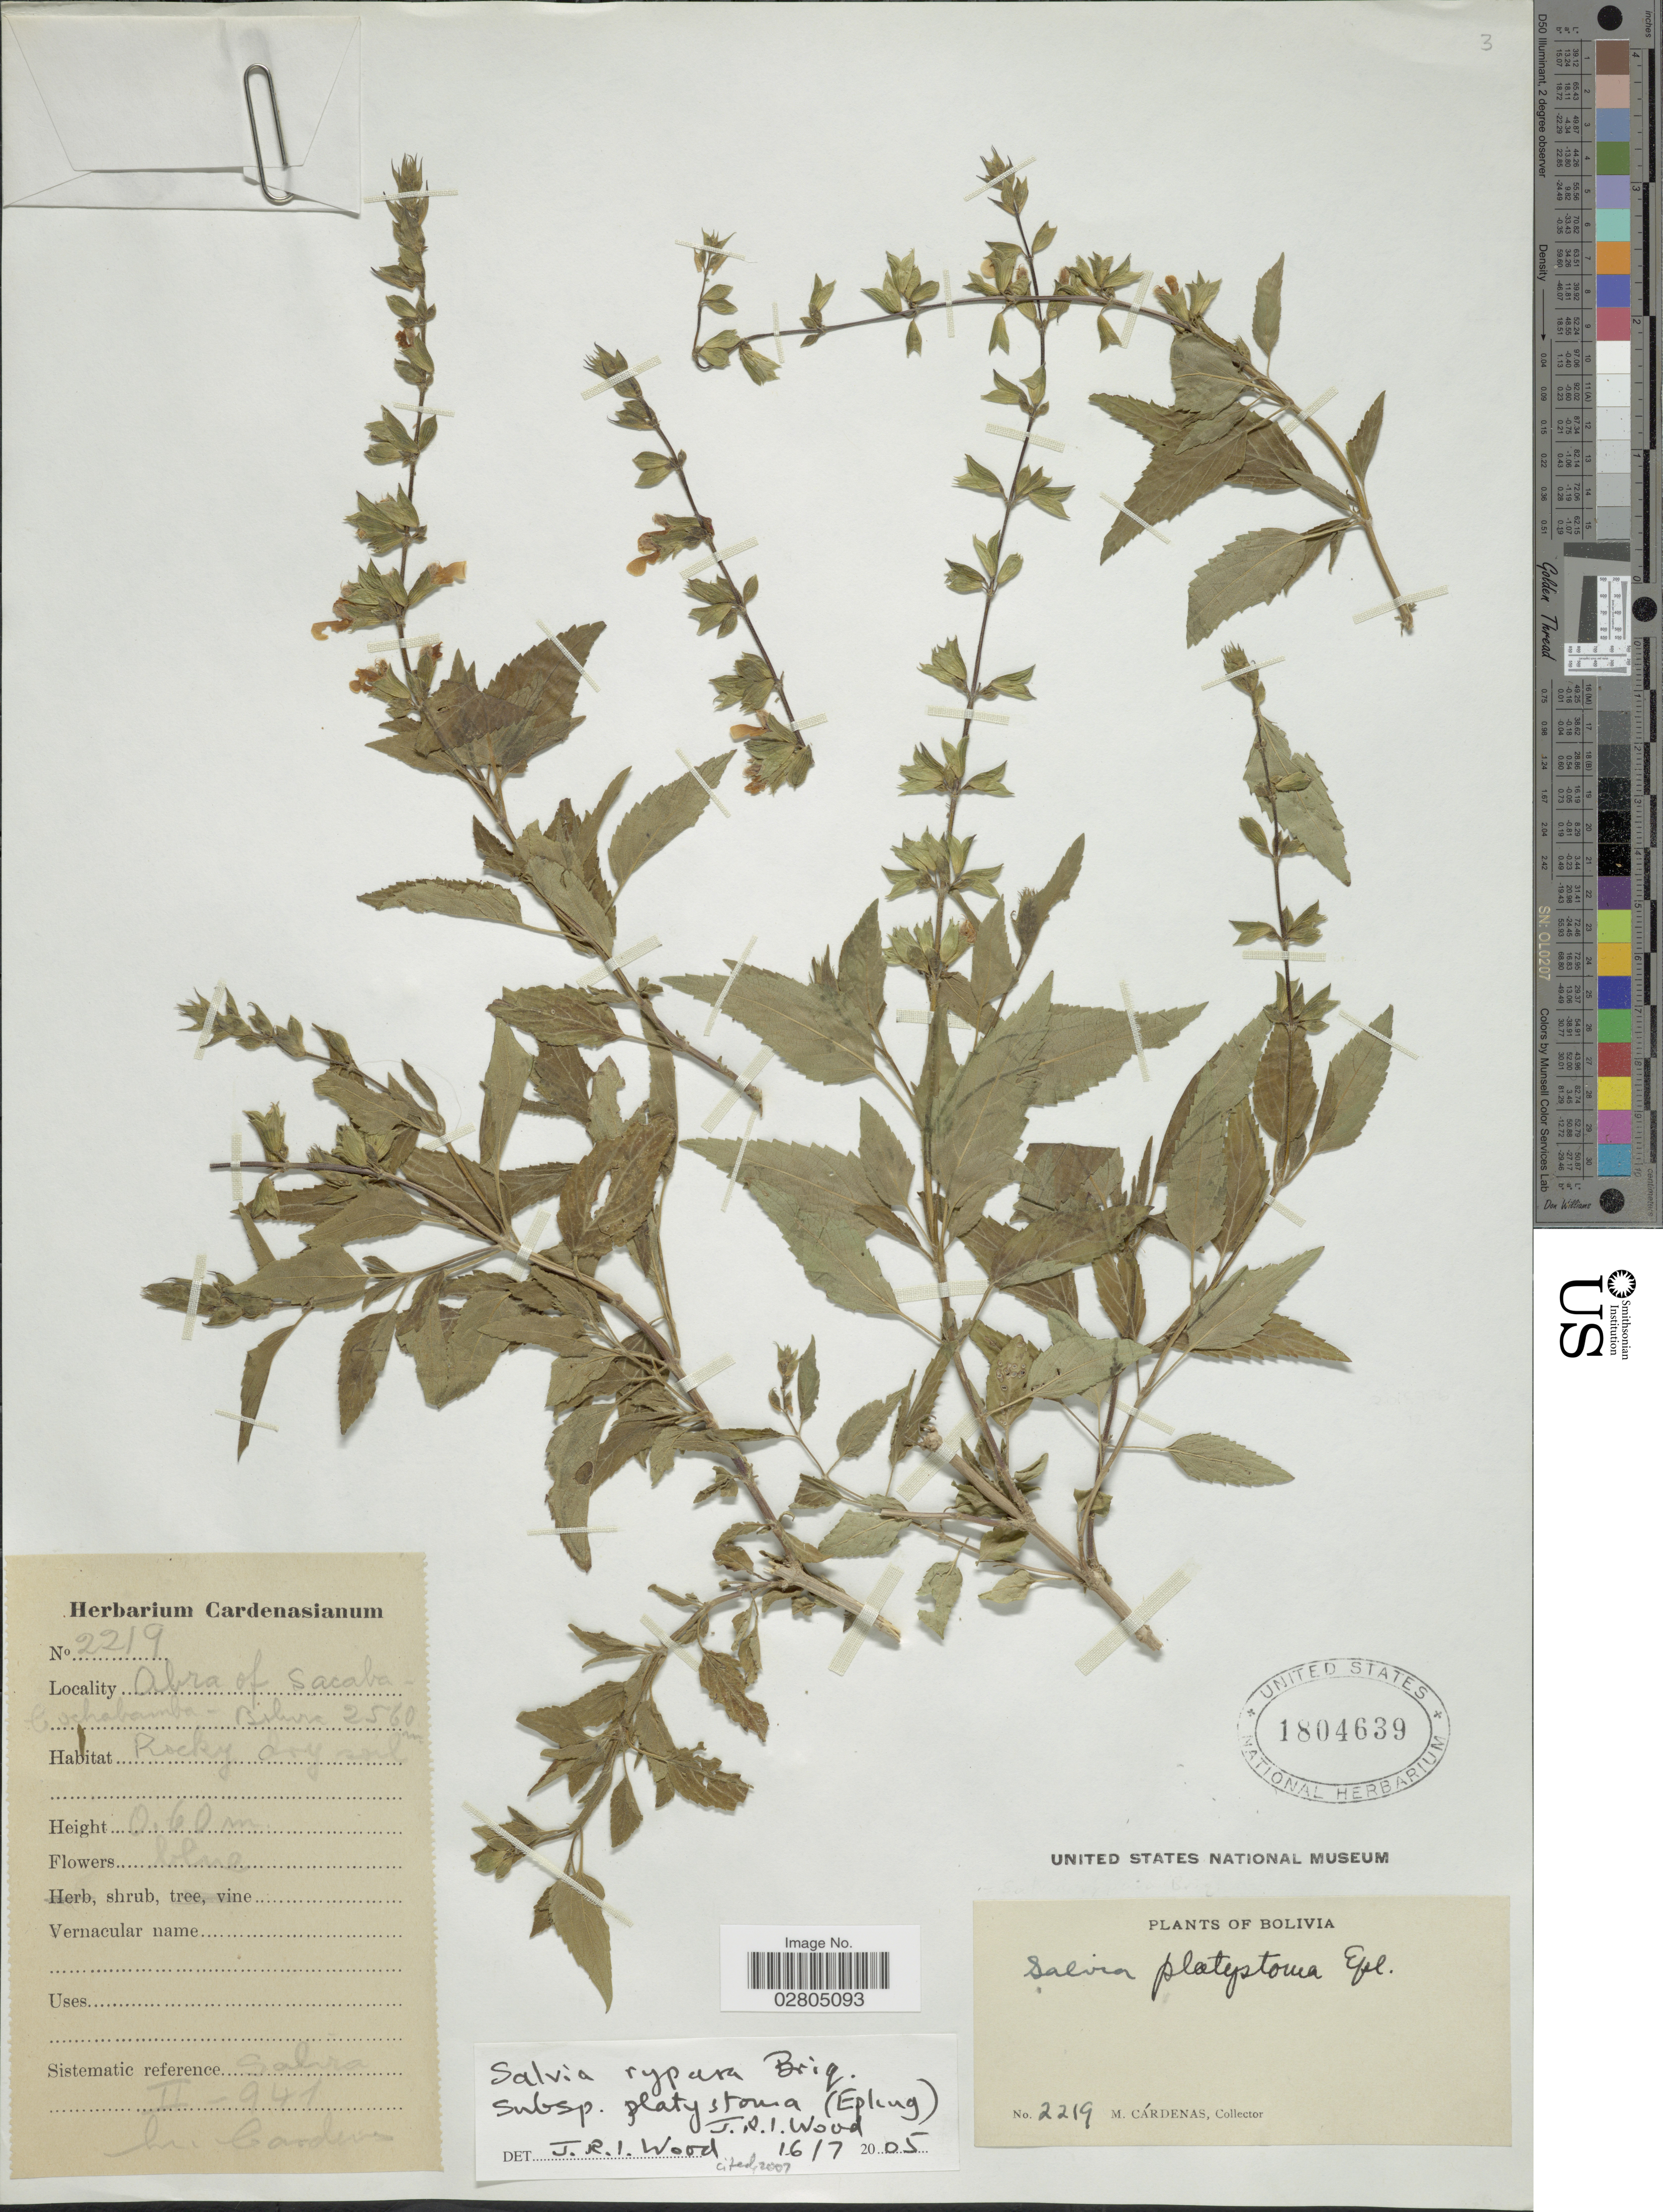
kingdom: Plantae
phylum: Tracheophyta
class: Magnoliopsida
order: Lamiales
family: Lamiaceae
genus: Salvia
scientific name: Salvia rypara subsp. platystoma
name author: (Epling) J.R.I. Wood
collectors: M. Cárdenas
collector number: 2219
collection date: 1941-02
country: Bolivia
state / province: Cochabamba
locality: Abra of Sacaba-Cochabamba.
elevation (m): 2560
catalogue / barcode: US 1804639